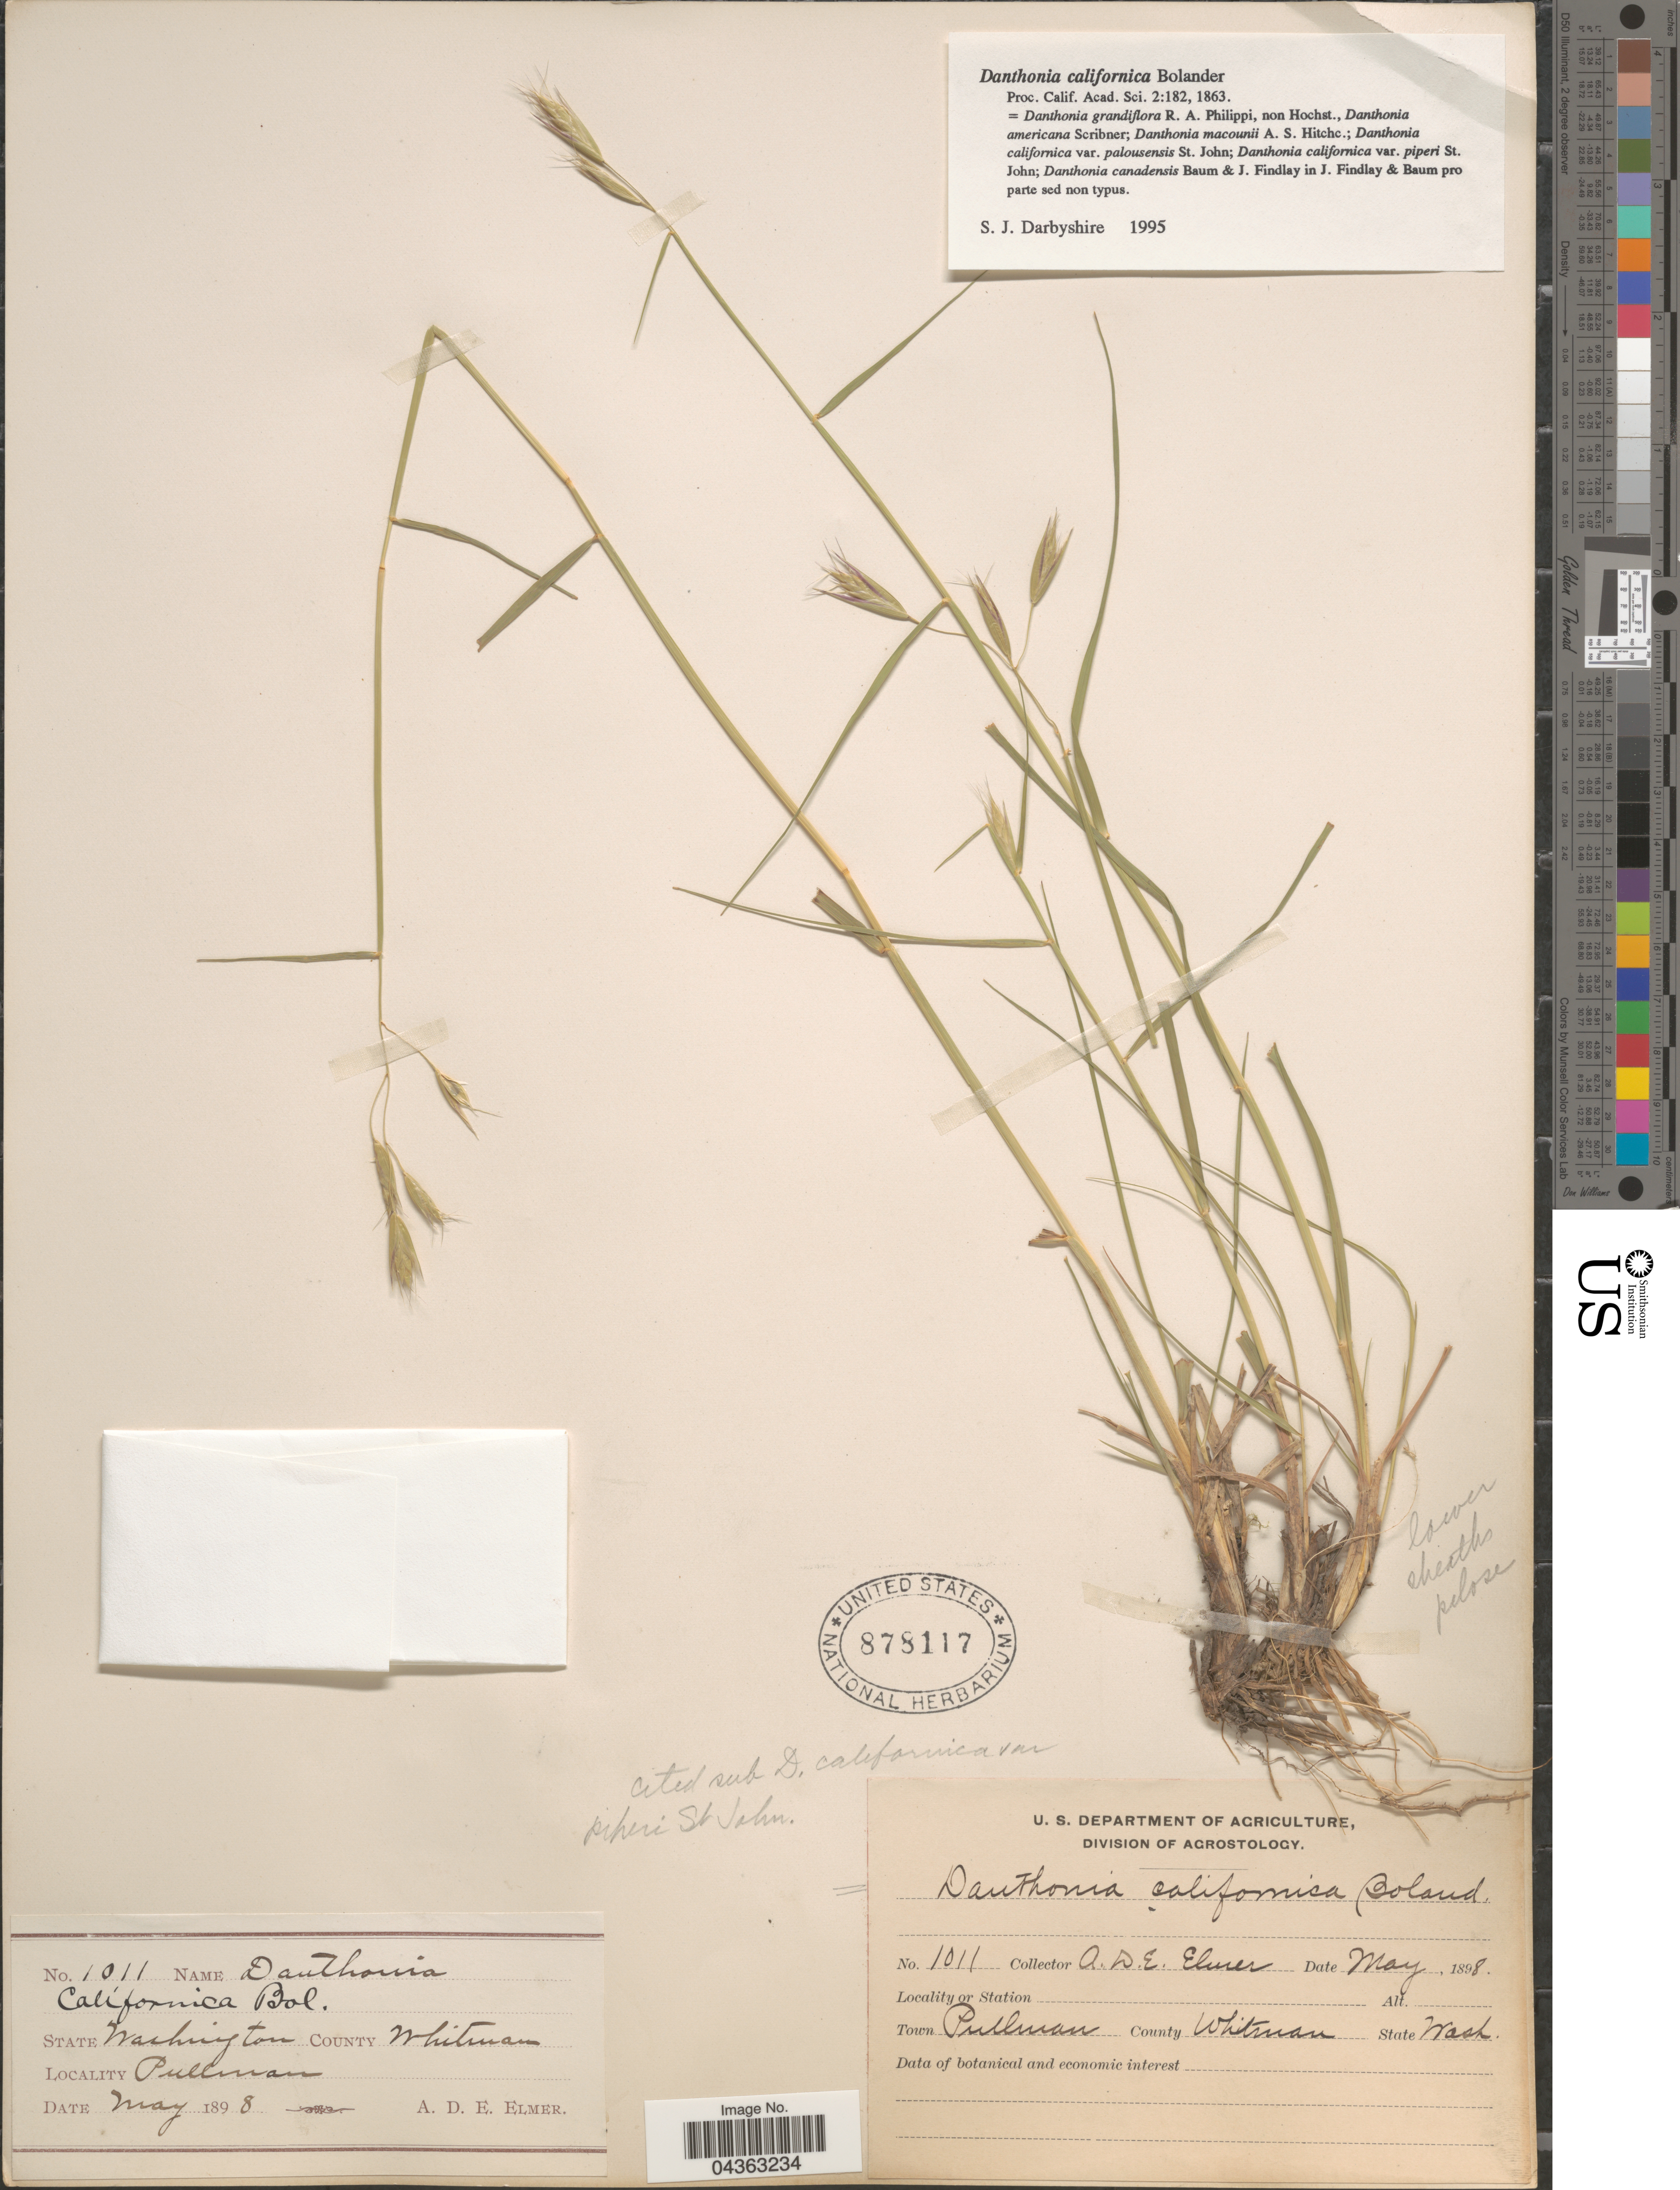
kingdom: Plantae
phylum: Tracheophyta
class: Liliopsida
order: Poales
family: Poaceae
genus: Danthonia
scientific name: Danthonia californica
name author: Bol.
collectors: A. D. E. Elmer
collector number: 1011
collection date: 1898-05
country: United States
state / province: Washington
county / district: Whitman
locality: Town Pullman. County Whitman.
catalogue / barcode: US 878117